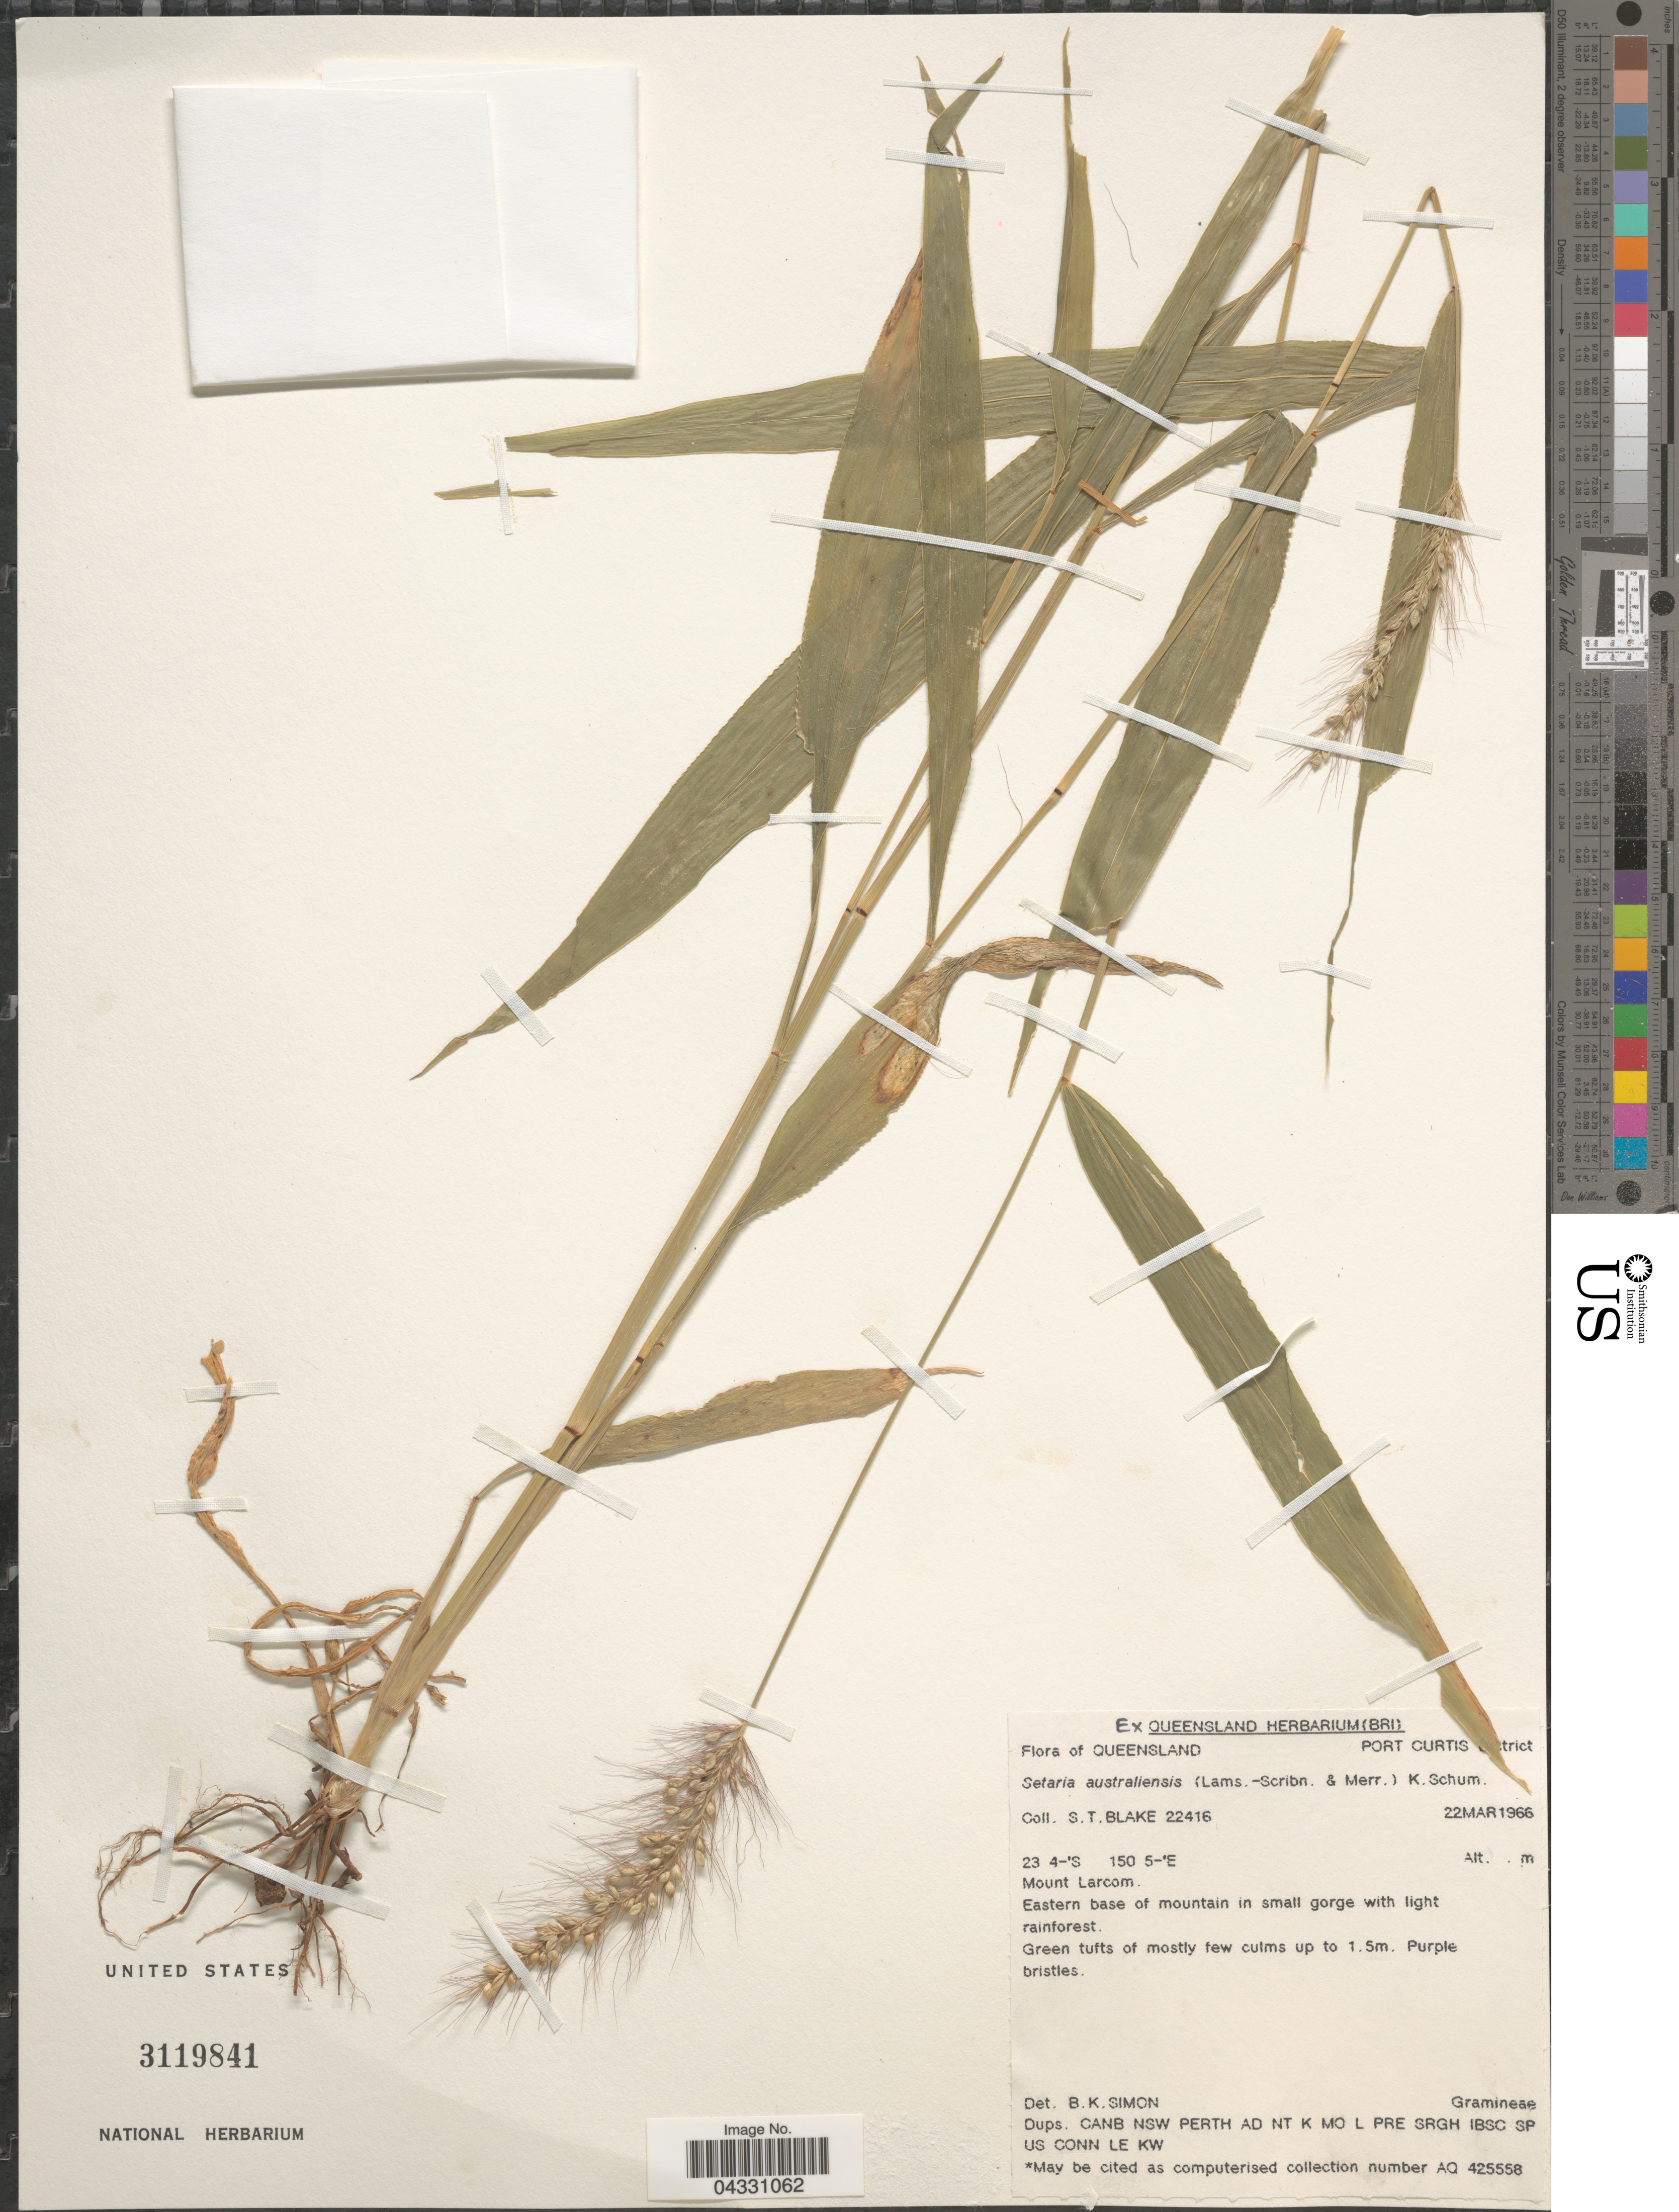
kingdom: Plantae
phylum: Tracheophyta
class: Liliopsida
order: Poales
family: Poaceae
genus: Setaria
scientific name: Setaria australiensis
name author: (Scribn. & Merr.) Vickery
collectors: S. T. Blake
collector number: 22416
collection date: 1966-03-22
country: Australia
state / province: Queensland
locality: Port Curtis [illegible text]trict. Mount Larcom. Eastern base of mountain in small gorge with light rainforest.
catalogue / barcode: US 3119841